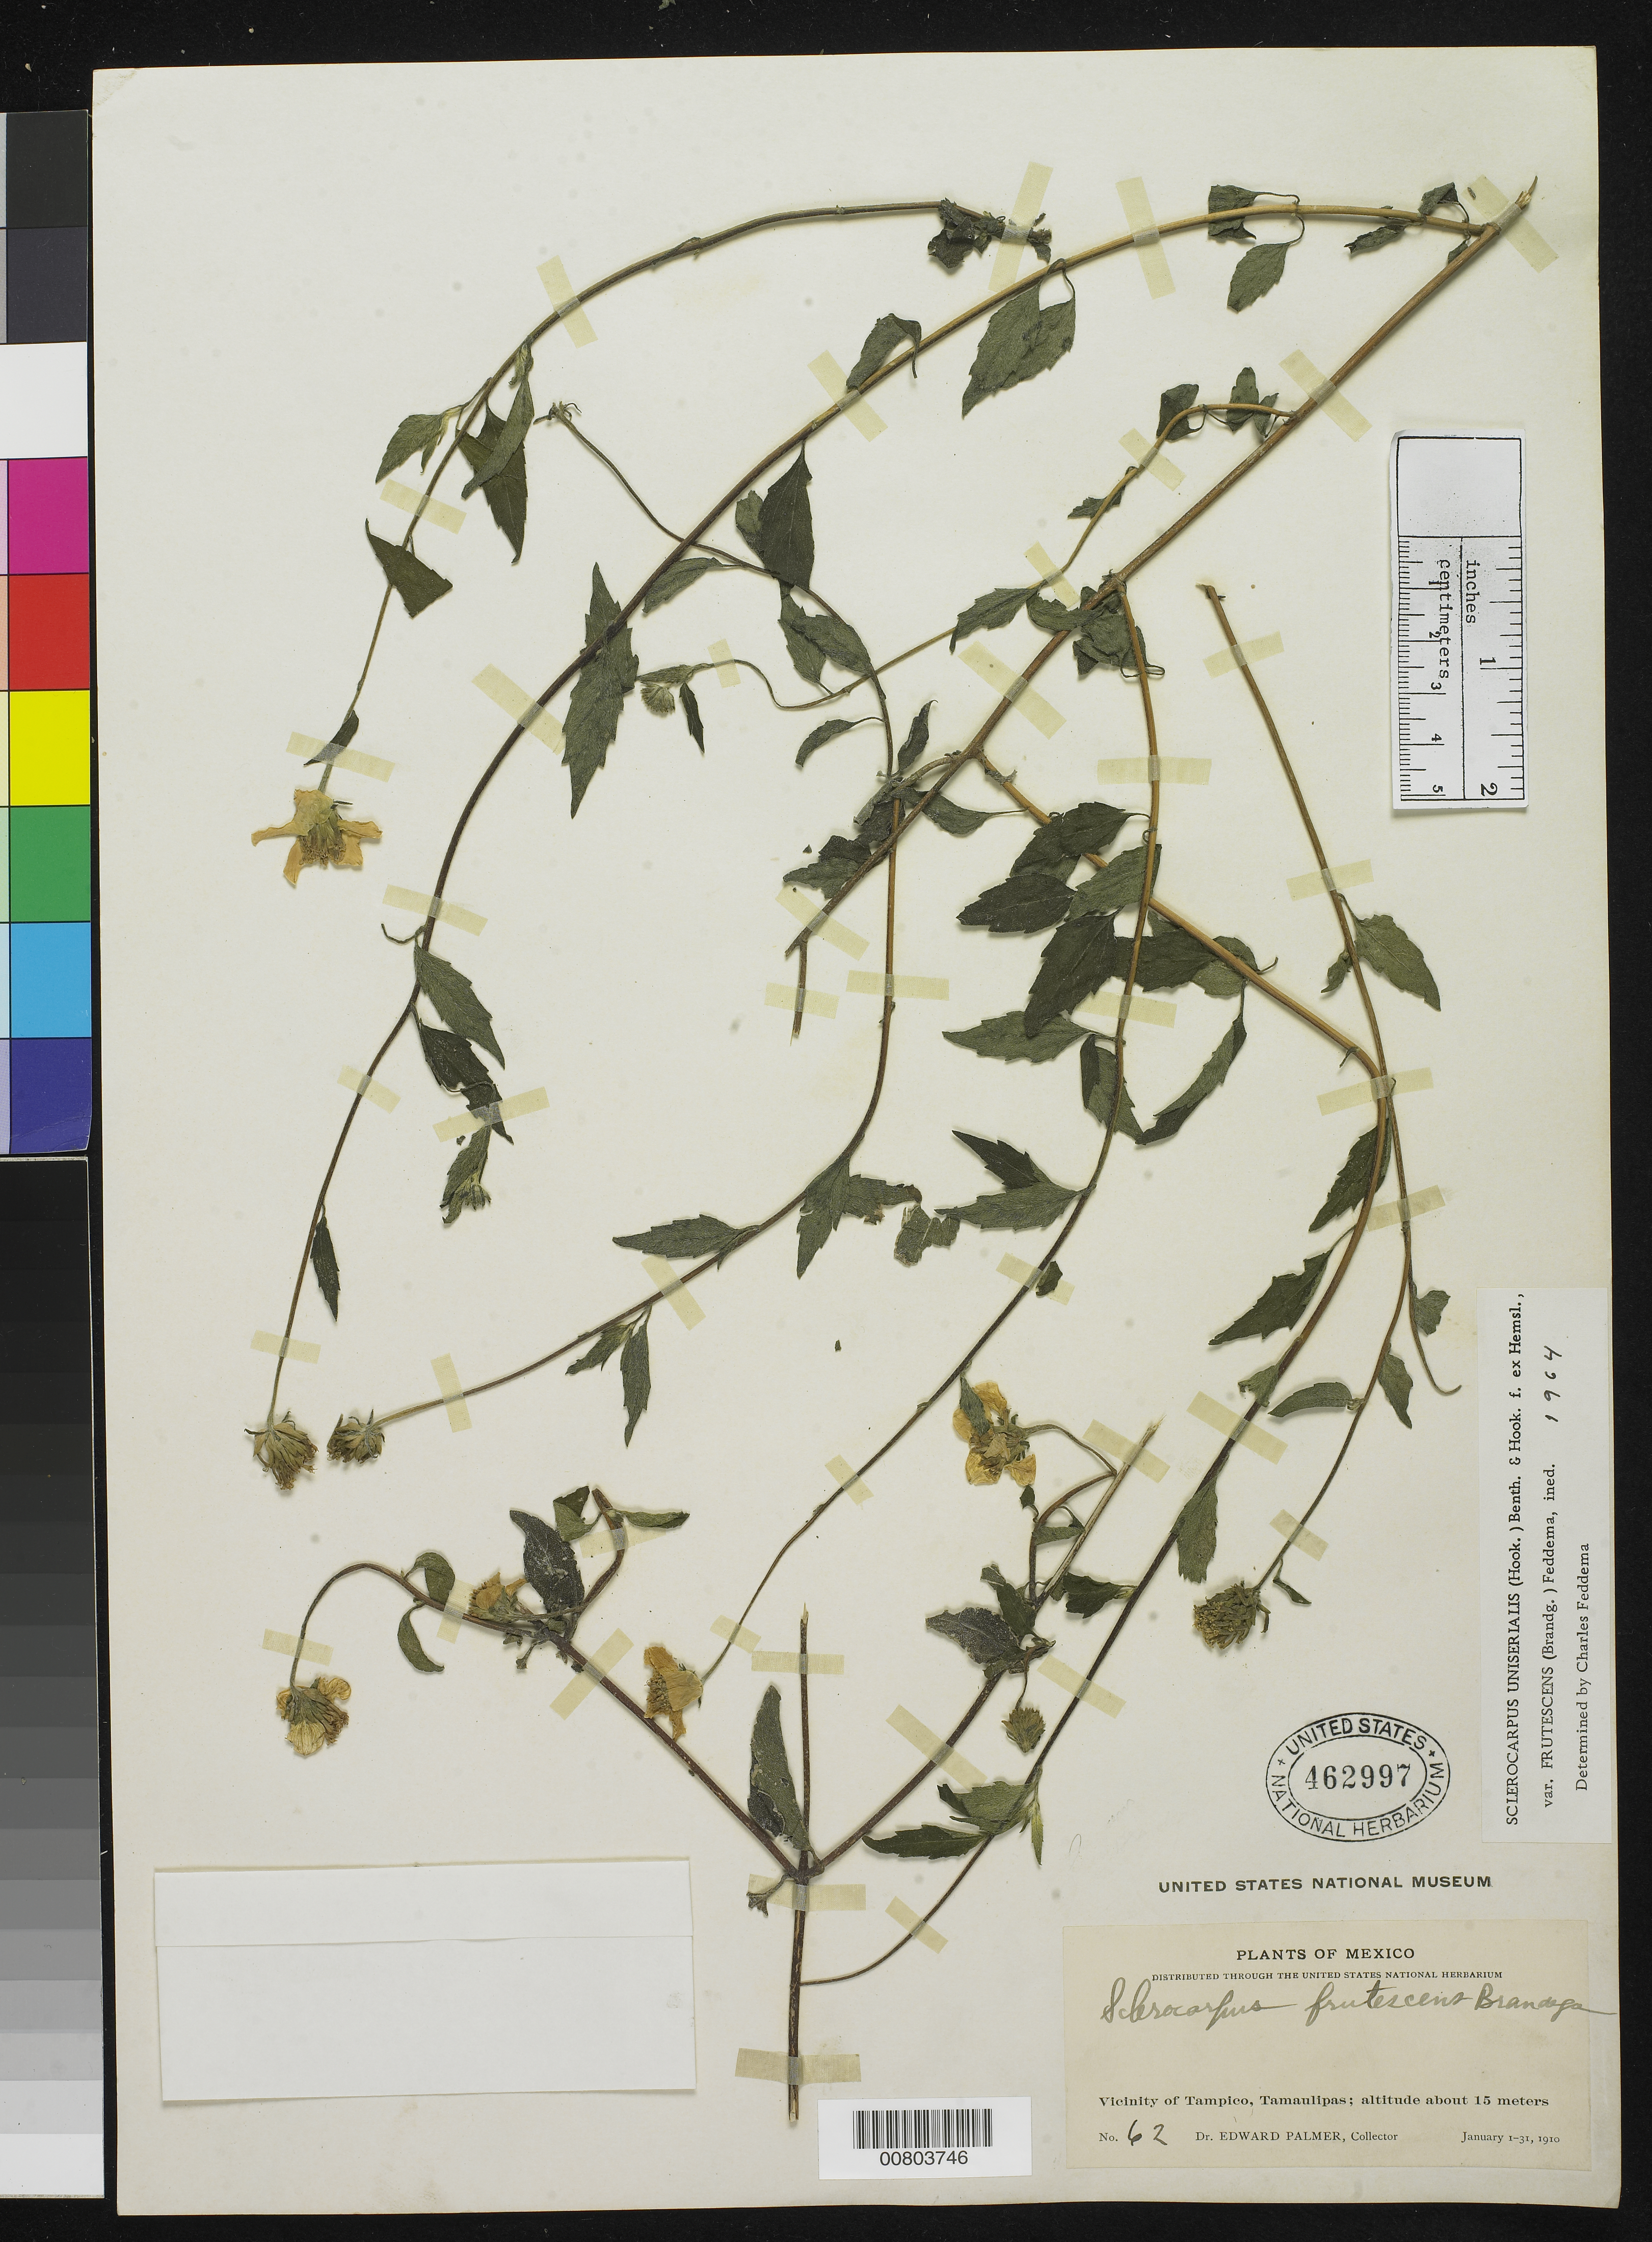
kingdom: Plantae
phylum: Tracheophyta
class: Magnoliopsida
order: Asterales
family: Asteraceae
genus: Sclerocarpus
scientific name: Sclerocarpus uniserialis var. frutescens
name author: (Brandegee) Feddema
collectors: E. Palmer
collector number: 62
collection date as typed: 01 Jan 1910 to 31 Jan 1910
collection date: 1910-01-01/1910-01-31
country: Mexico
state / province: Tamaulipas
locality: Vicinity of Tampico, Tamaulipas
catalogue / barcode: US 462997